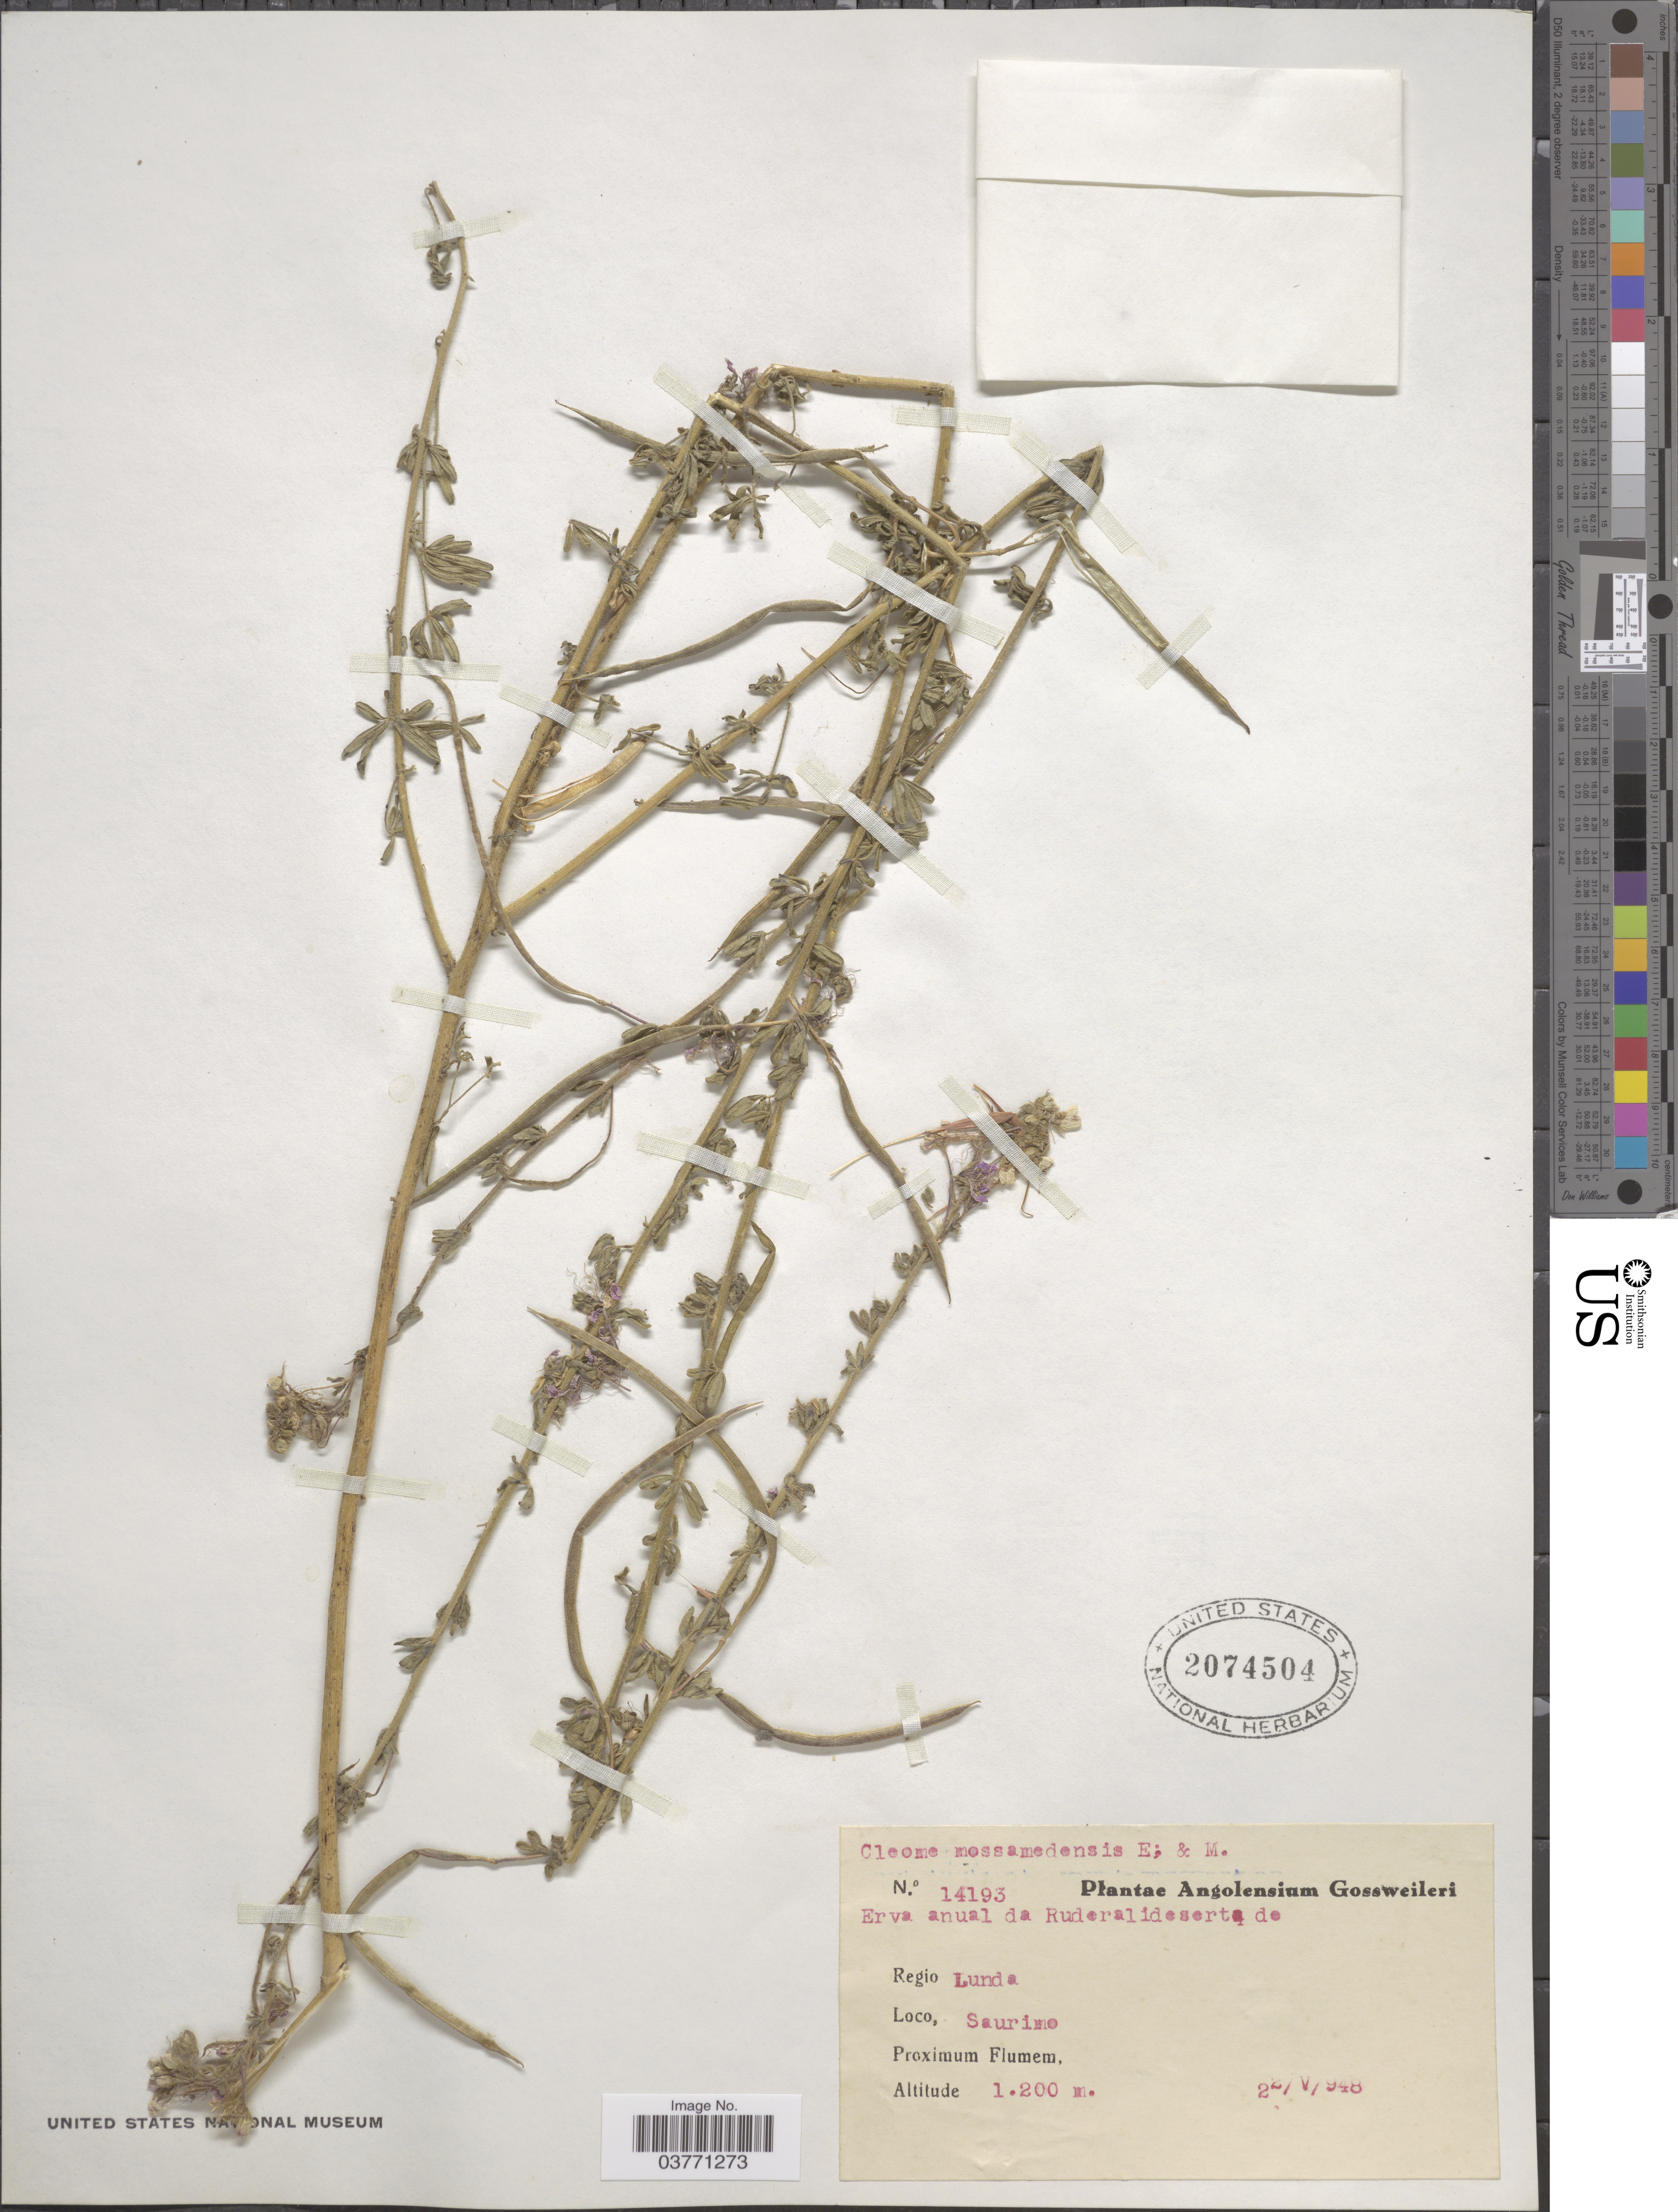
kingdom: Plantae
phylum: Tracheophyta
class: Magnoliopsida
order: Brassicales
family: Cleomaceae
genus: Kersia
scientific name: Kersia mossamedensis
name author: (Exell & Mendonça) Roalson & J.C. Hall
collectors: -. Gossweiler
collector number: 14193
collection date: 1948-05-22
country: Angola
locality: Regio Lunda. Saurimo.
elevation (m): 1200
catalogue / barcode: US 2074504